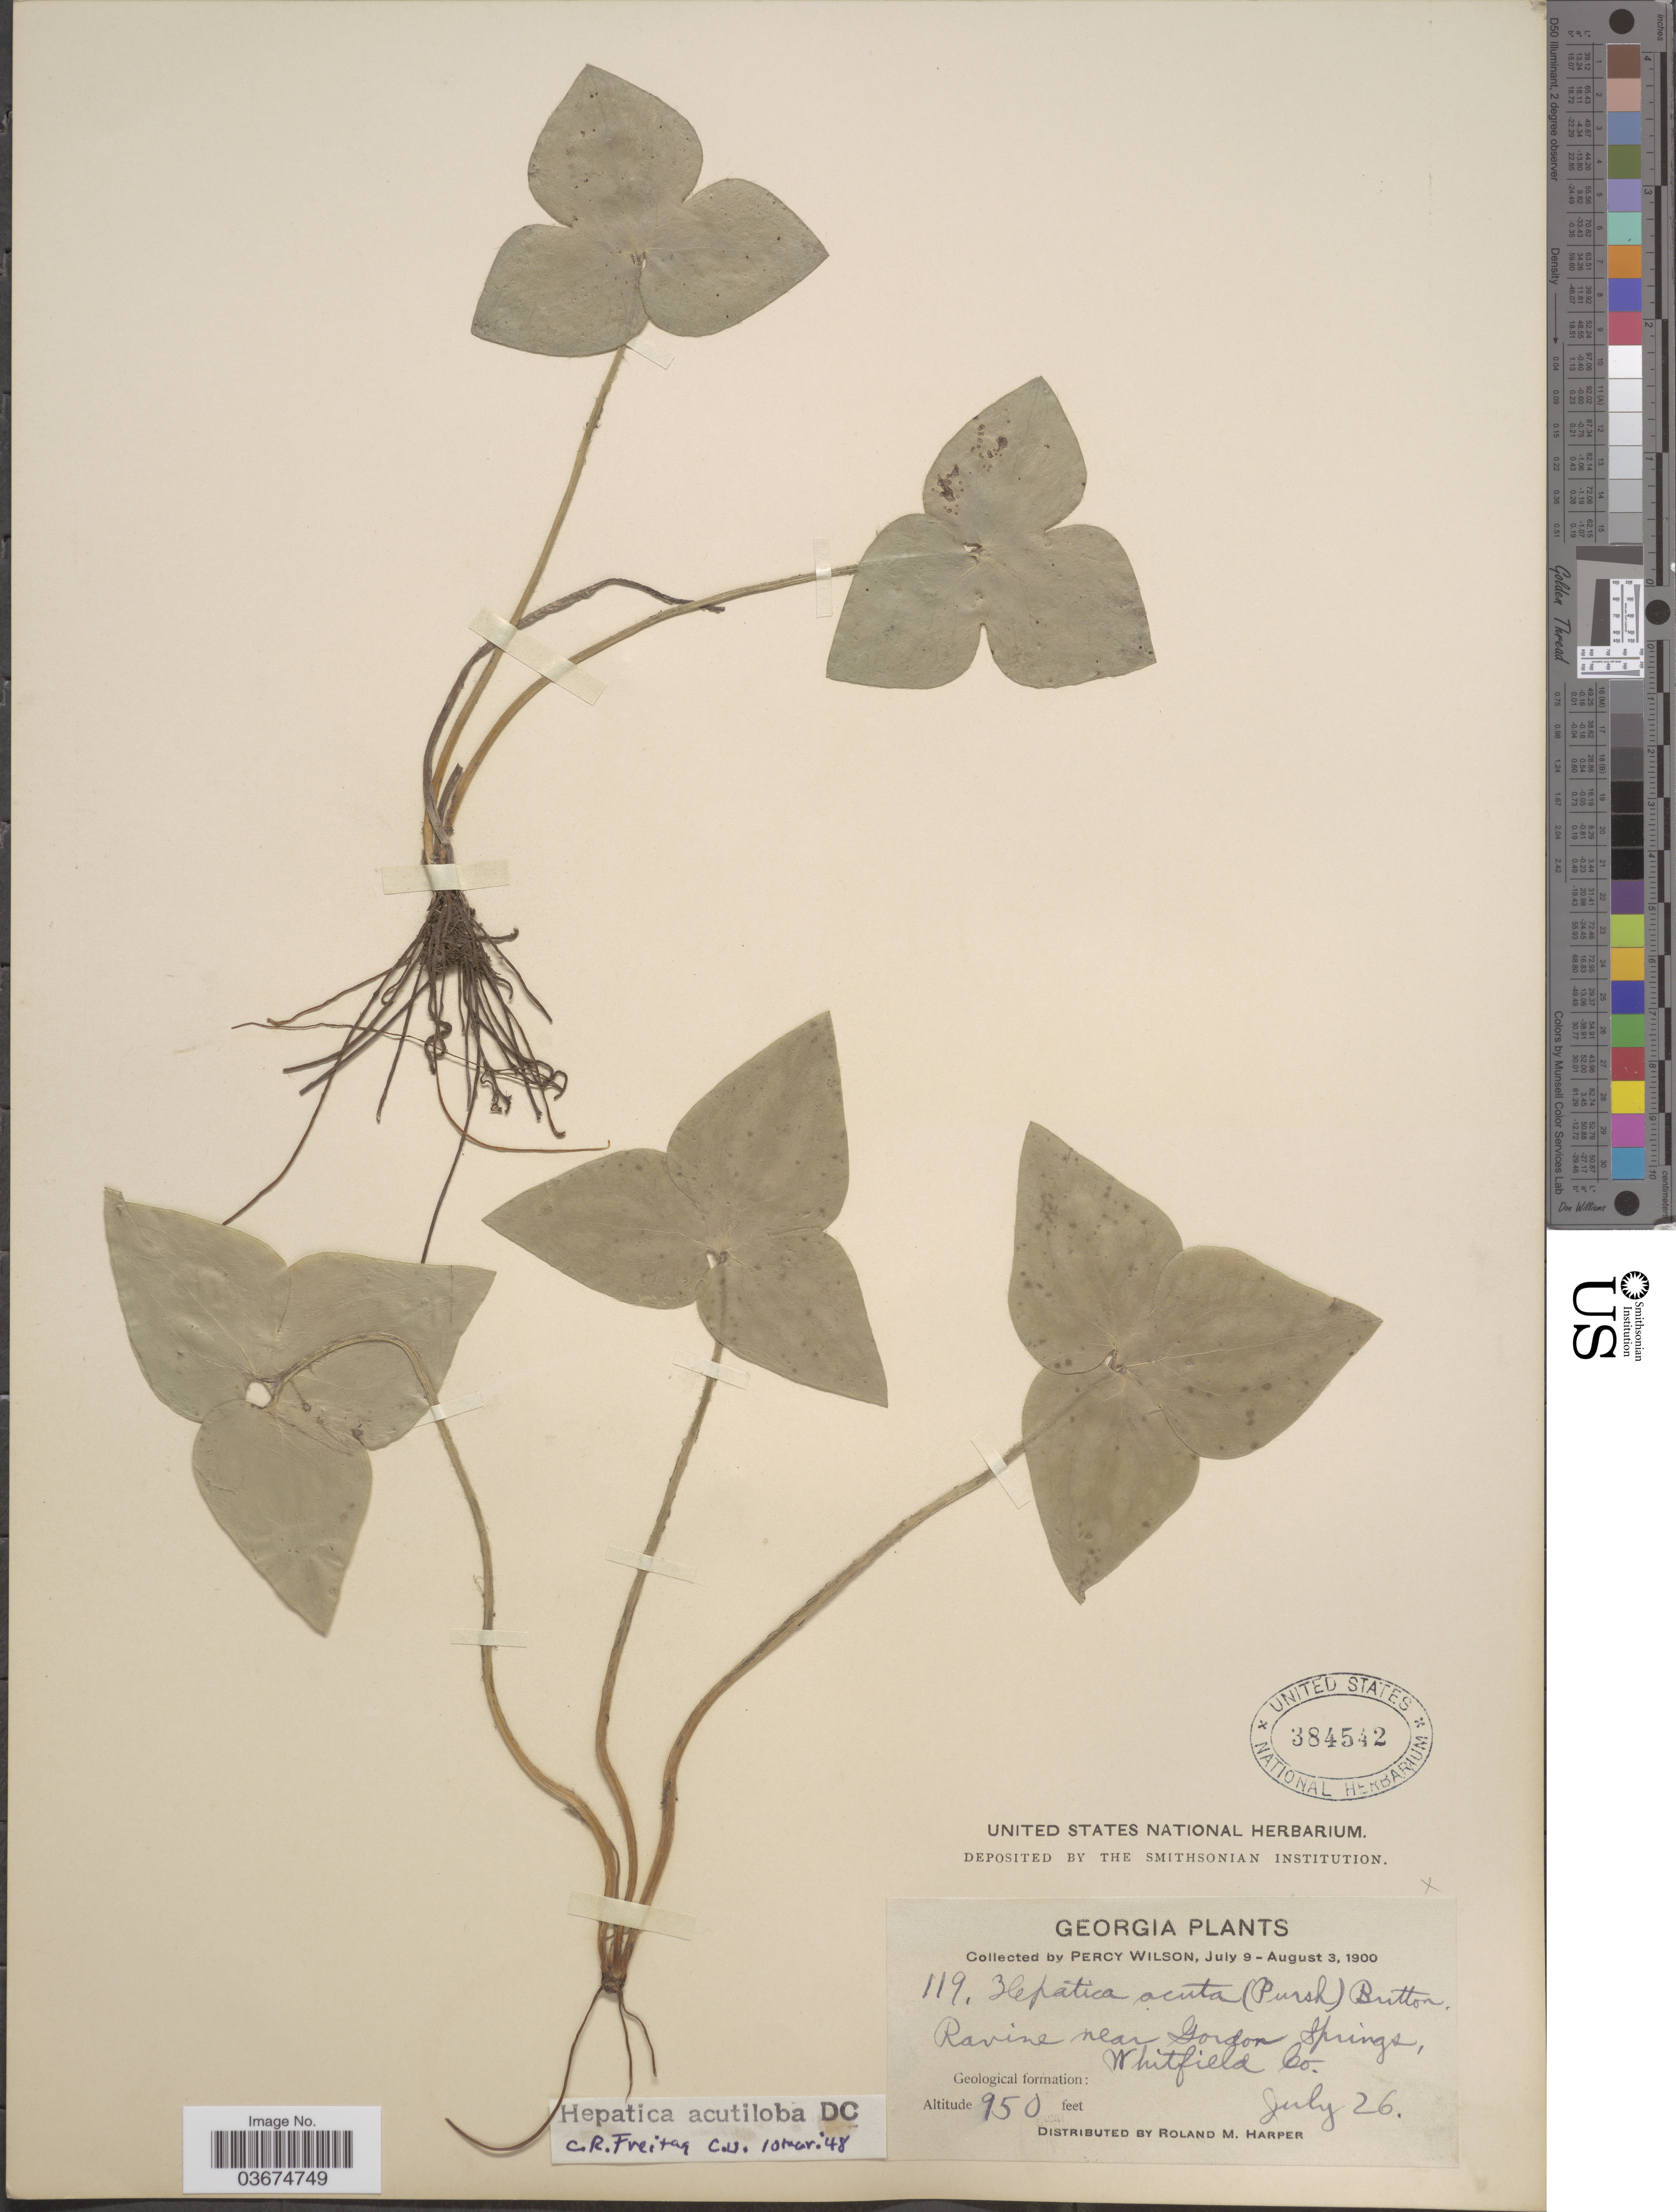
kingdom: Plantae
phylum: Tracheophyta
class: Magnoliopsida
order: Ranunculales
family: Ranunculaceae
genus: Hepatica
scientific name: Hepatica acutiloba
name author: DC.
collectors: P. Wilson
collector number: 119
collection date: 1900-07-26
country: United States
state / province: Georgia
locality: Ravine near Gordon Springs, Whitfield Co.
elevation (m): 290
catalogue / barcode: US 384542